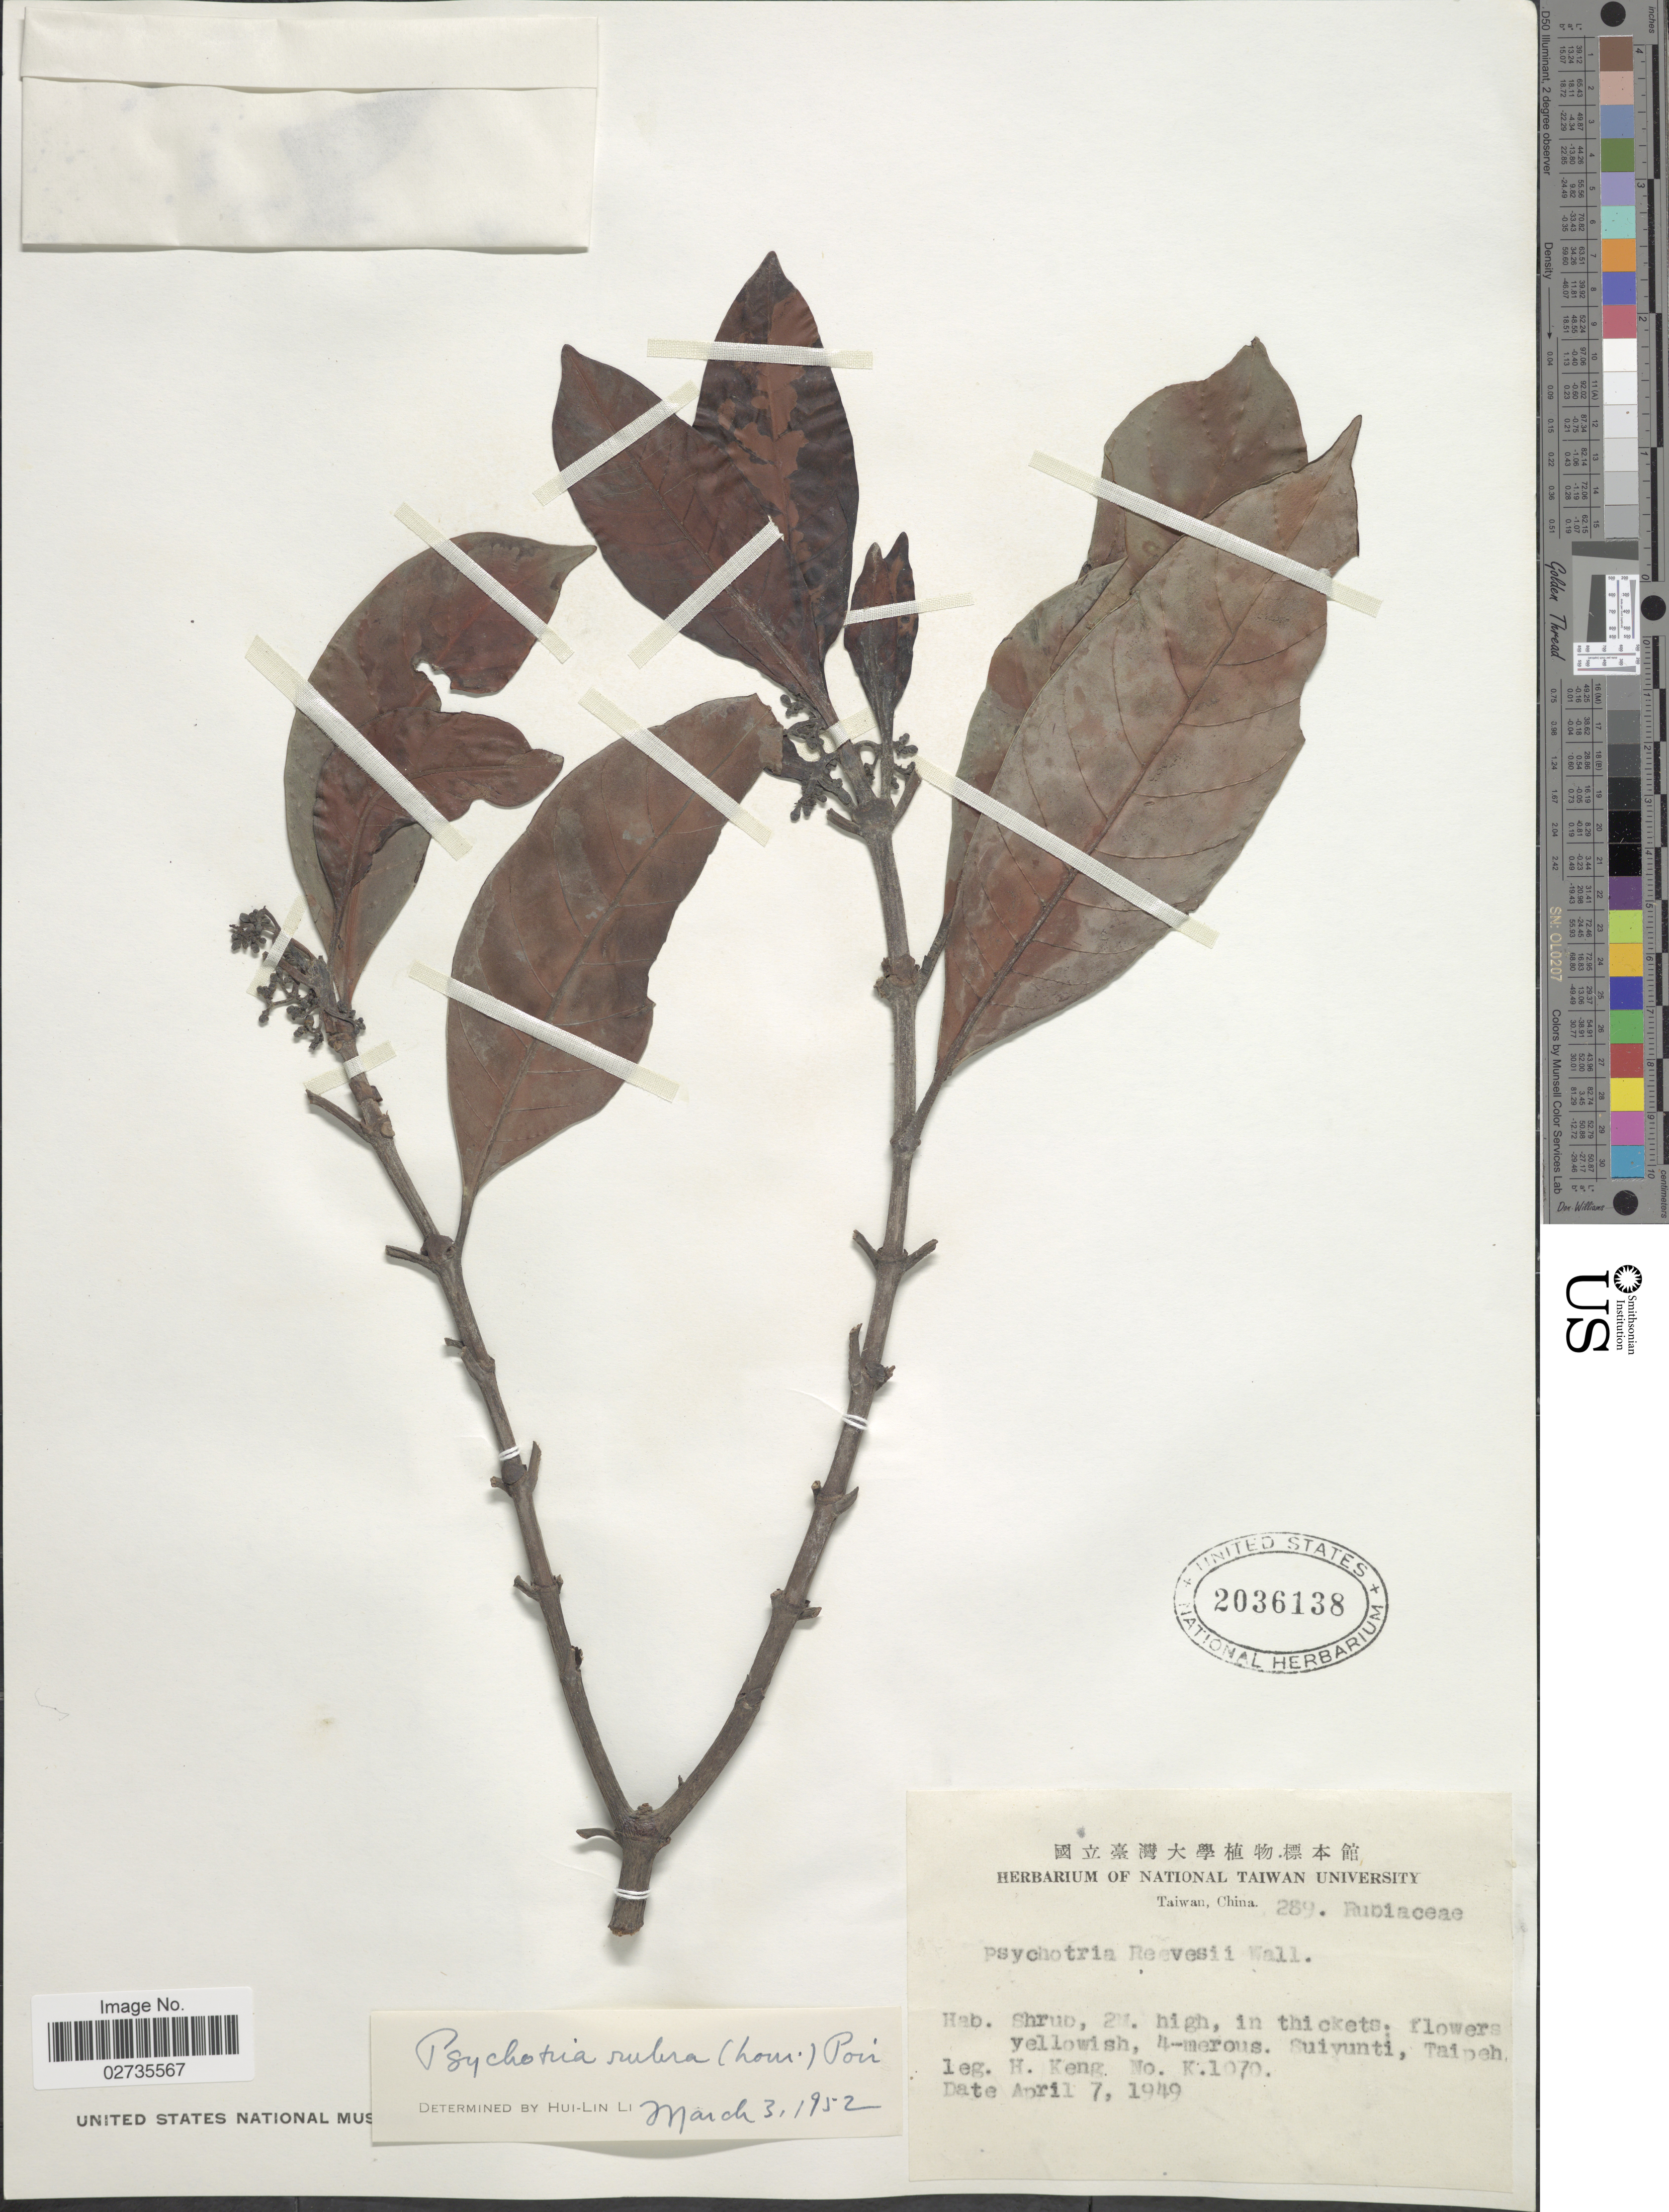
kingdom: Plantae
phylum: Tracheophyta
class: Magnoliopsida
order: Gentianales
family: Rubiaceae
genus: Psychotria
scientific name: Psychotria rubra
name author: (Lour.) Poir.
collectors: H. Keng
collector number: K.1070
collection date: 1949-04-07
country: Taiwan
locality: Suivunti, Taipeh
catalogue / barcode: US 2036138